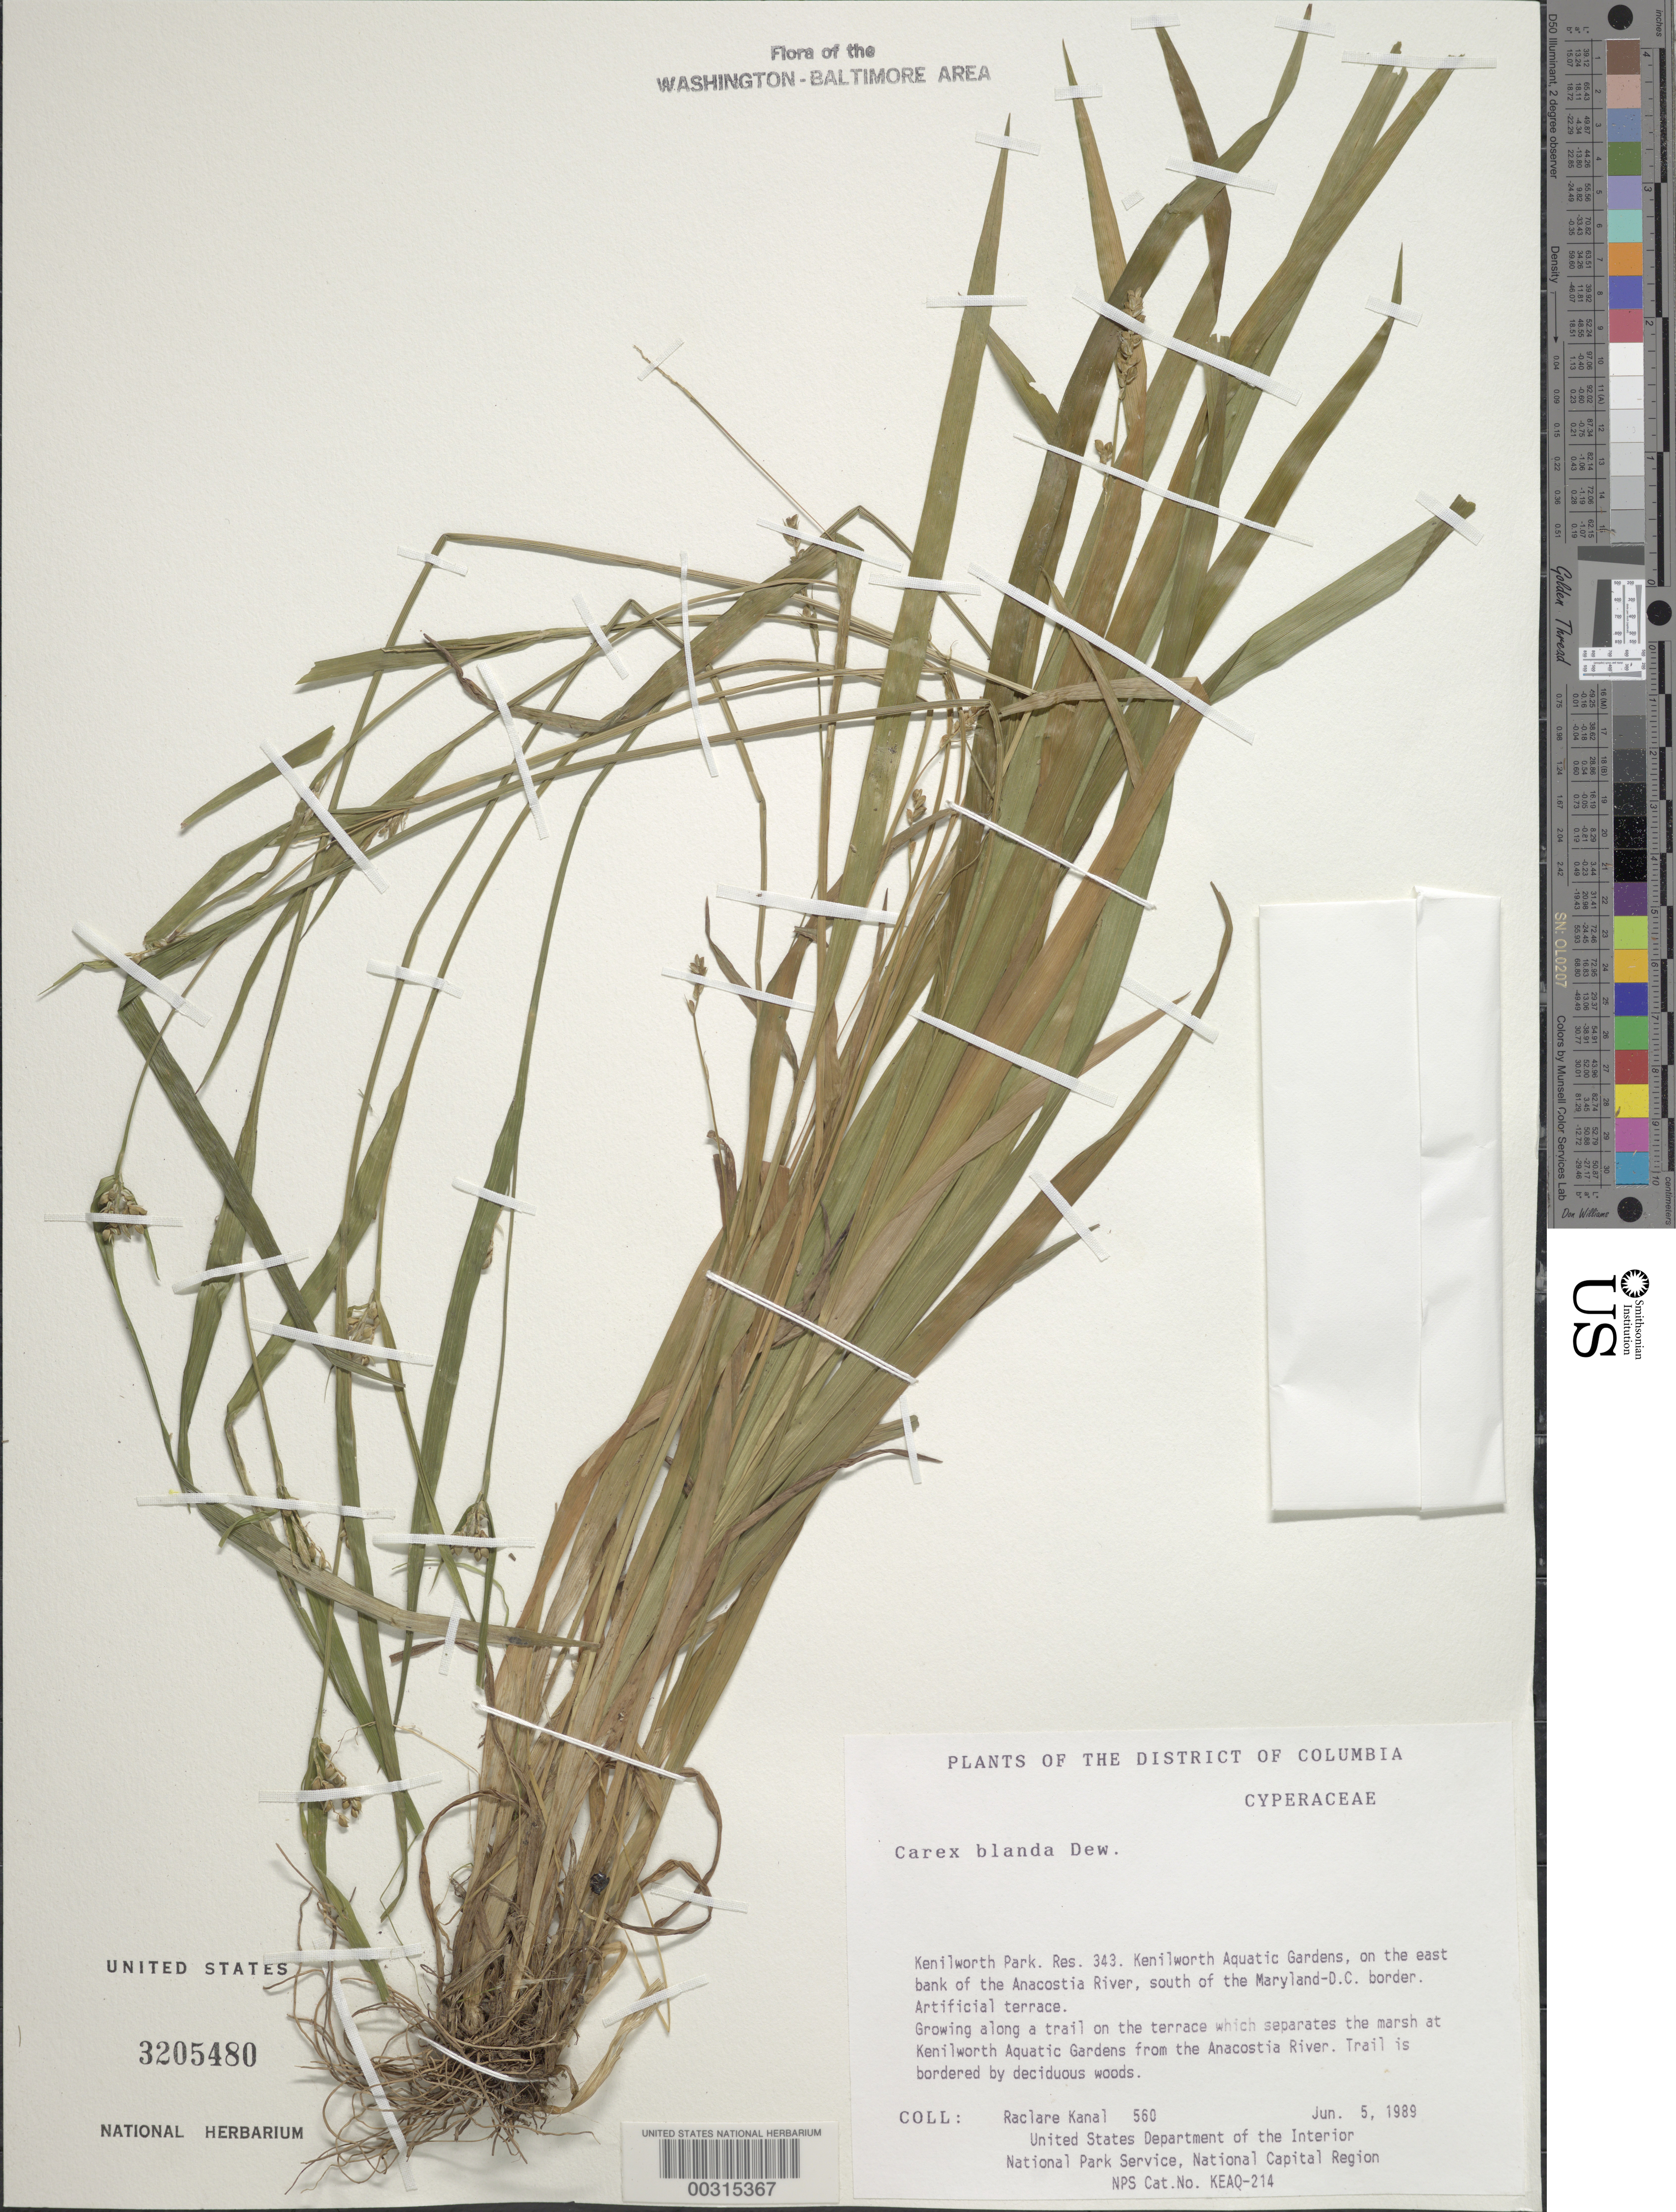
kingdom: Plantae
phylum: Tracheophyta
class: Liliopsida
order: Poales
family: Cyperaceae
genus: Carex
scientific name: Carex blanda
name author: Dewey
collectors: R. Kanal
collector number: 560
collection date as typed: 05 Jun 1989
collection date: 1989-06-05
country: United States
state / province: District of Columbia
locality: Kenilworth Park, Res 343, Kenilworth Aquatic gardens, E bank of Anacostia River S of MD-DC border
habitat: Bordered by deciduous woods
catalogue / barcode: US 3205480